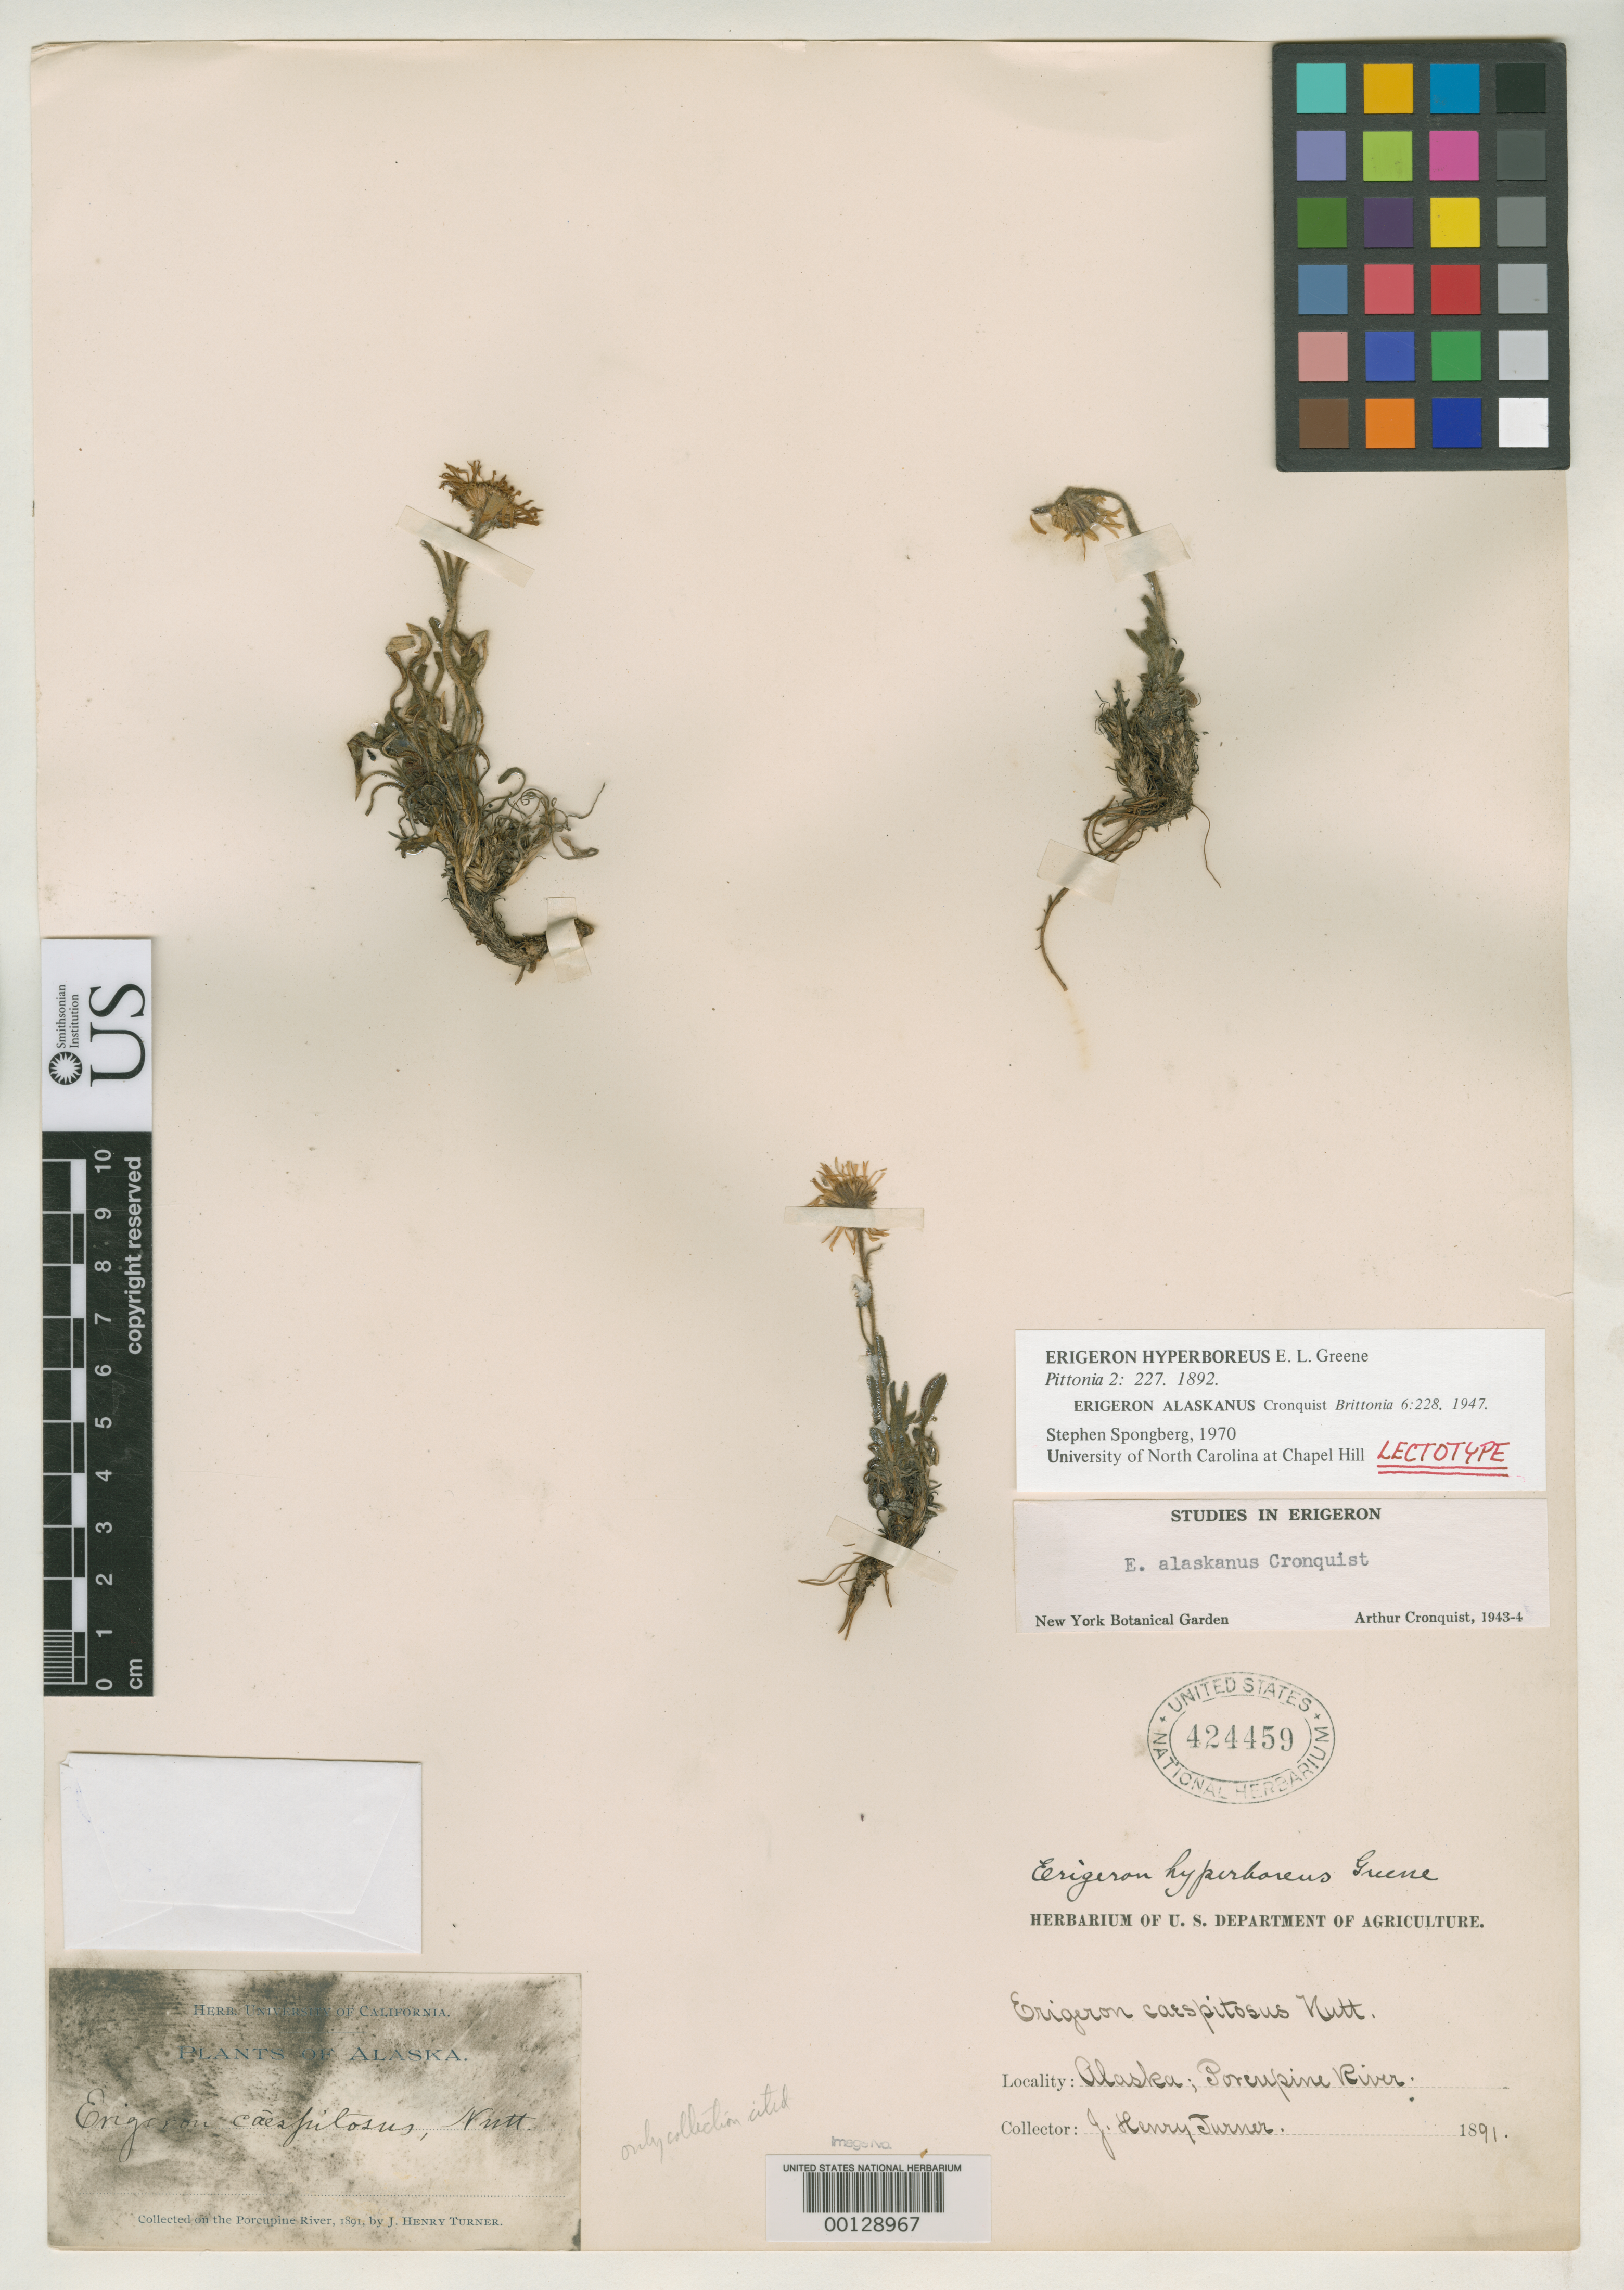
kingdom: Plantae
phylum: Tracheophyta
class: Magnoliopsida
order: Asterales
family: Asteraceae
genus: Erigeron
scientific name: Erigeron hyperboreus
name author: Greene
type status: Lectotype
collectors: J. H. Turner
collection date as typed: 1891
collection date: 1891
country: United States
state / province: Alaska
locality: Porcupine River.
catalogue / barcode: US 424459